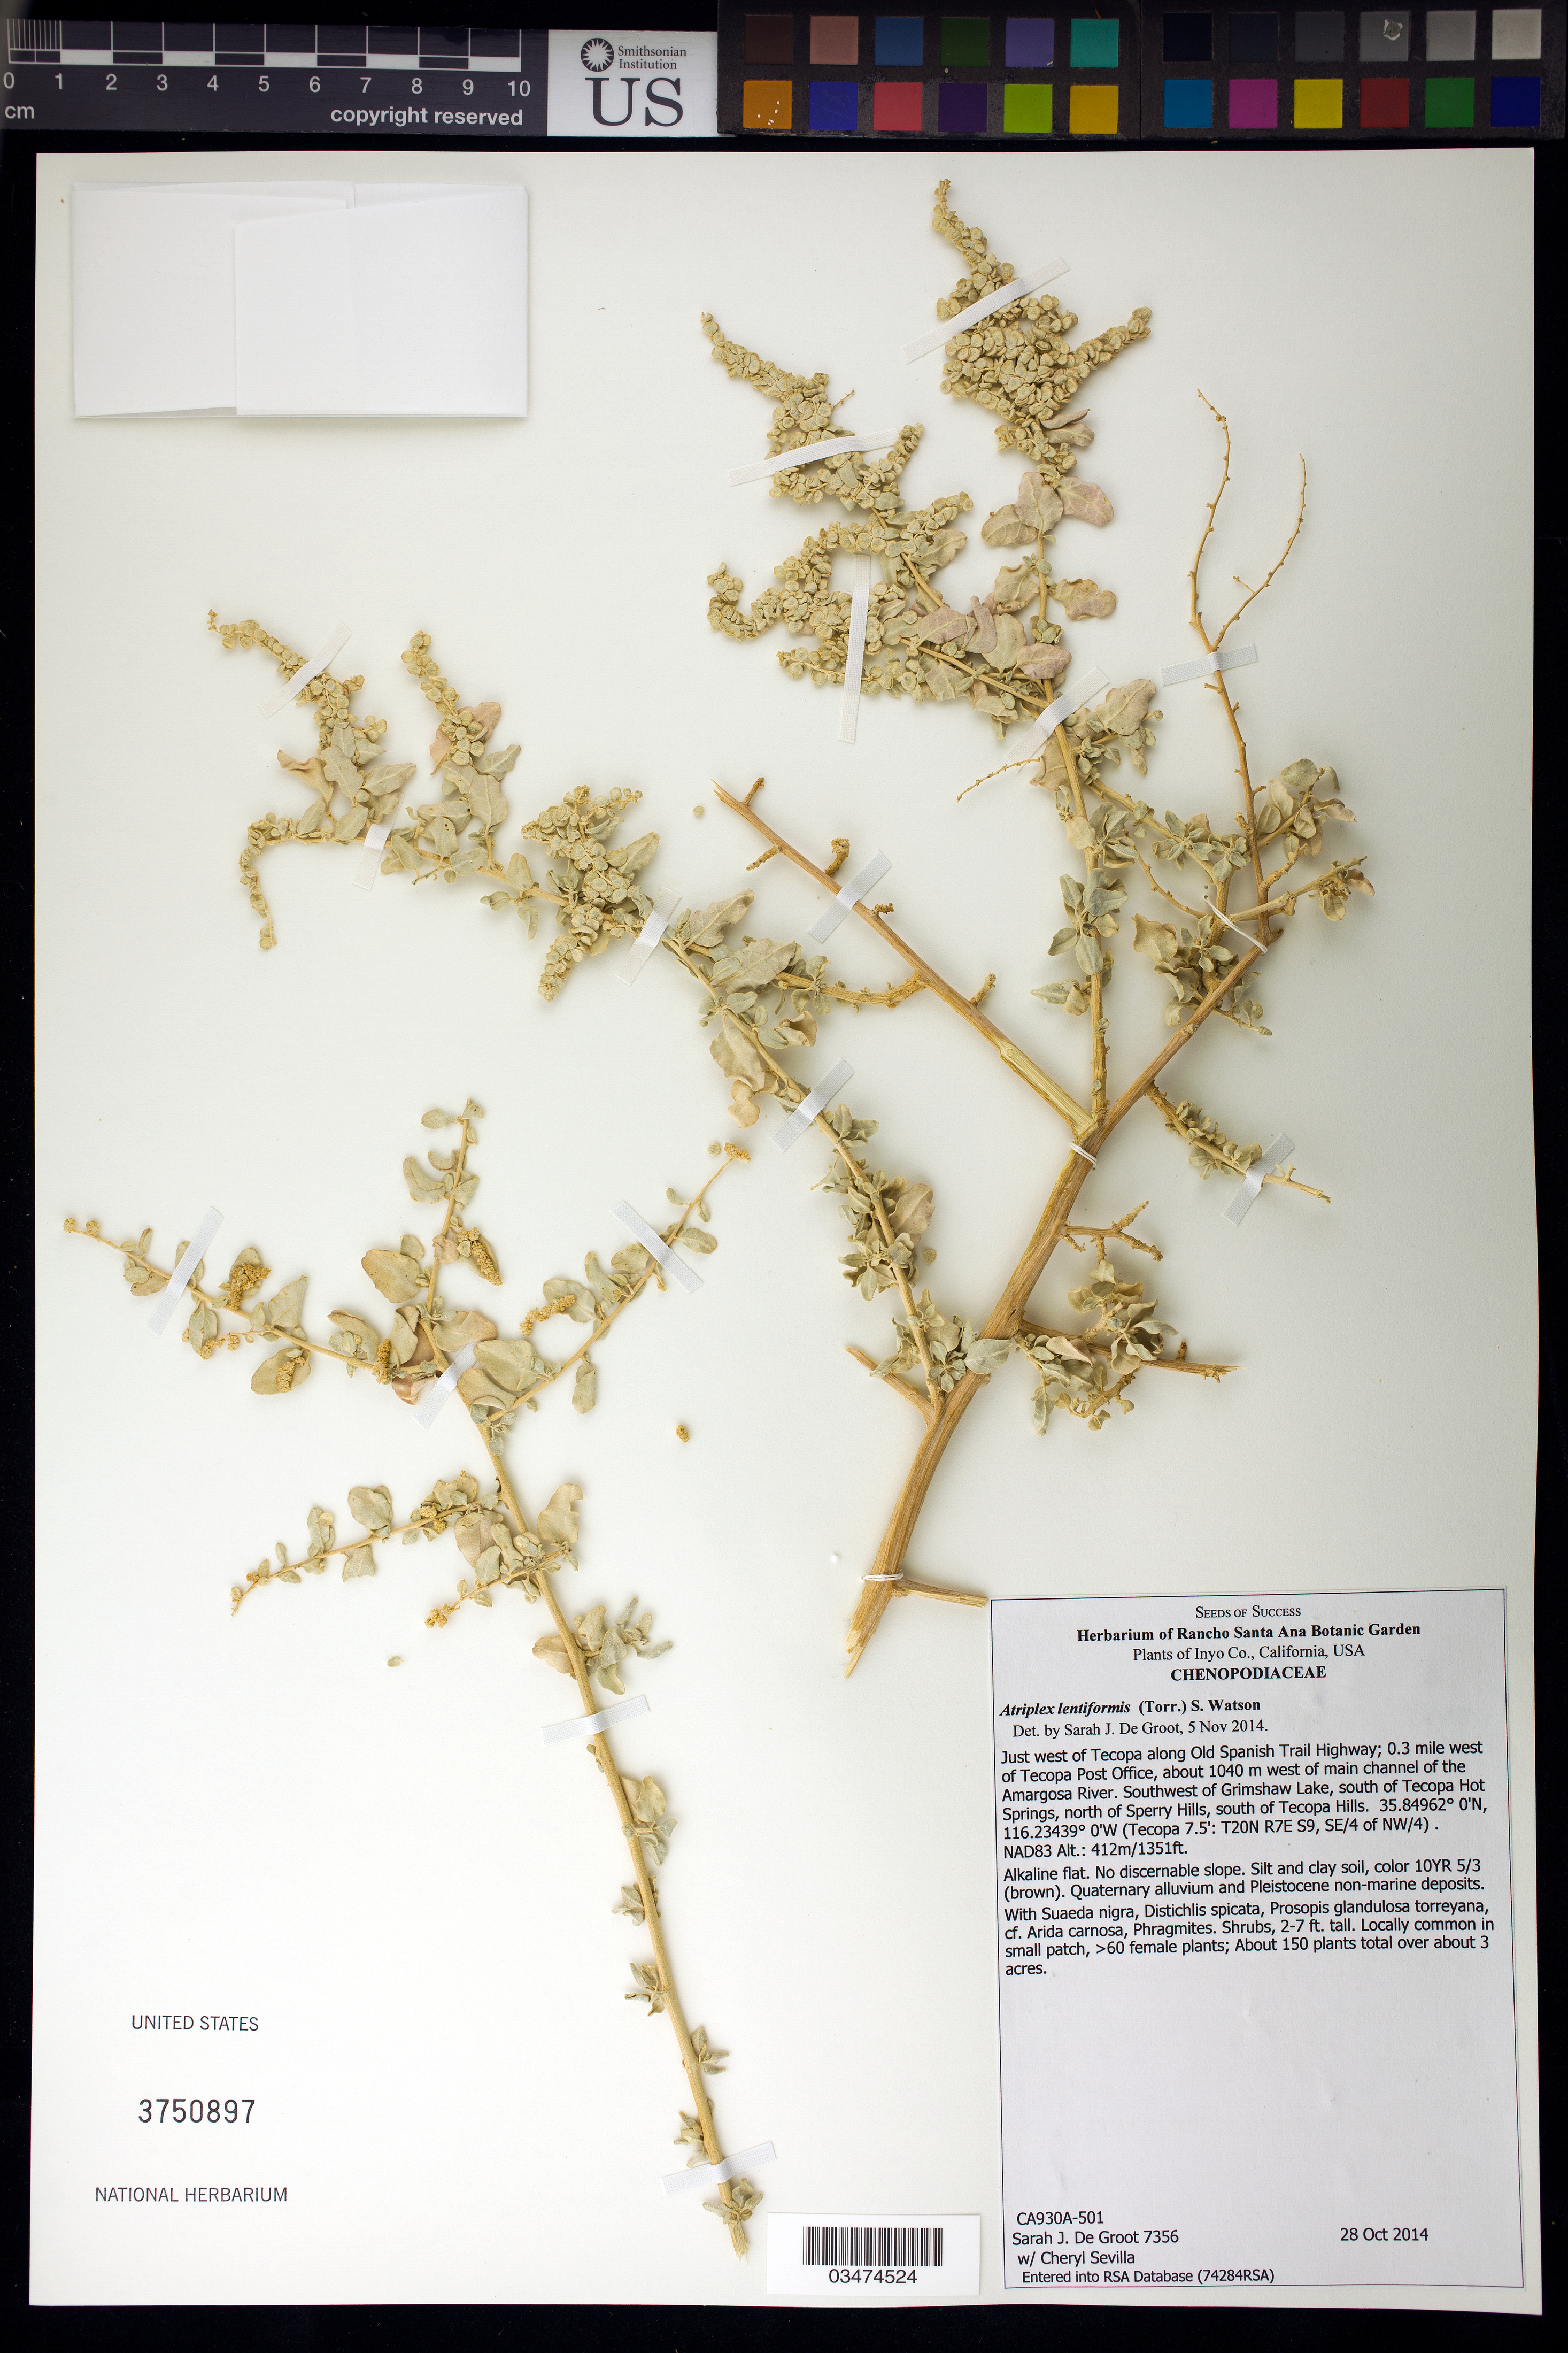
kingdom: Plantae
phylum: Tracheophyta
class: Magnoliopsida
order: Caryophyllales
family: Amaranthaceae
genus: Atriplex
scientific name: Atriplex lentiformis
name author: (Torr.) S. Watson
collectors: S. De Groot & C. Sevilla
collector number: CA930A-501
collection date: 2014-10-28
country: United States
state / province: California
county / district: Inyo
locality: W of Tecopa along Old Spanish Trail Hwy. SW of Grimshaw Lake, S of Tecopa Hot Springs, N of Sperry Hills, S of Tecopa Hills.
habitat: Silt and clay soil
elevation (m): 412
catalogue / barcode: US 3750897